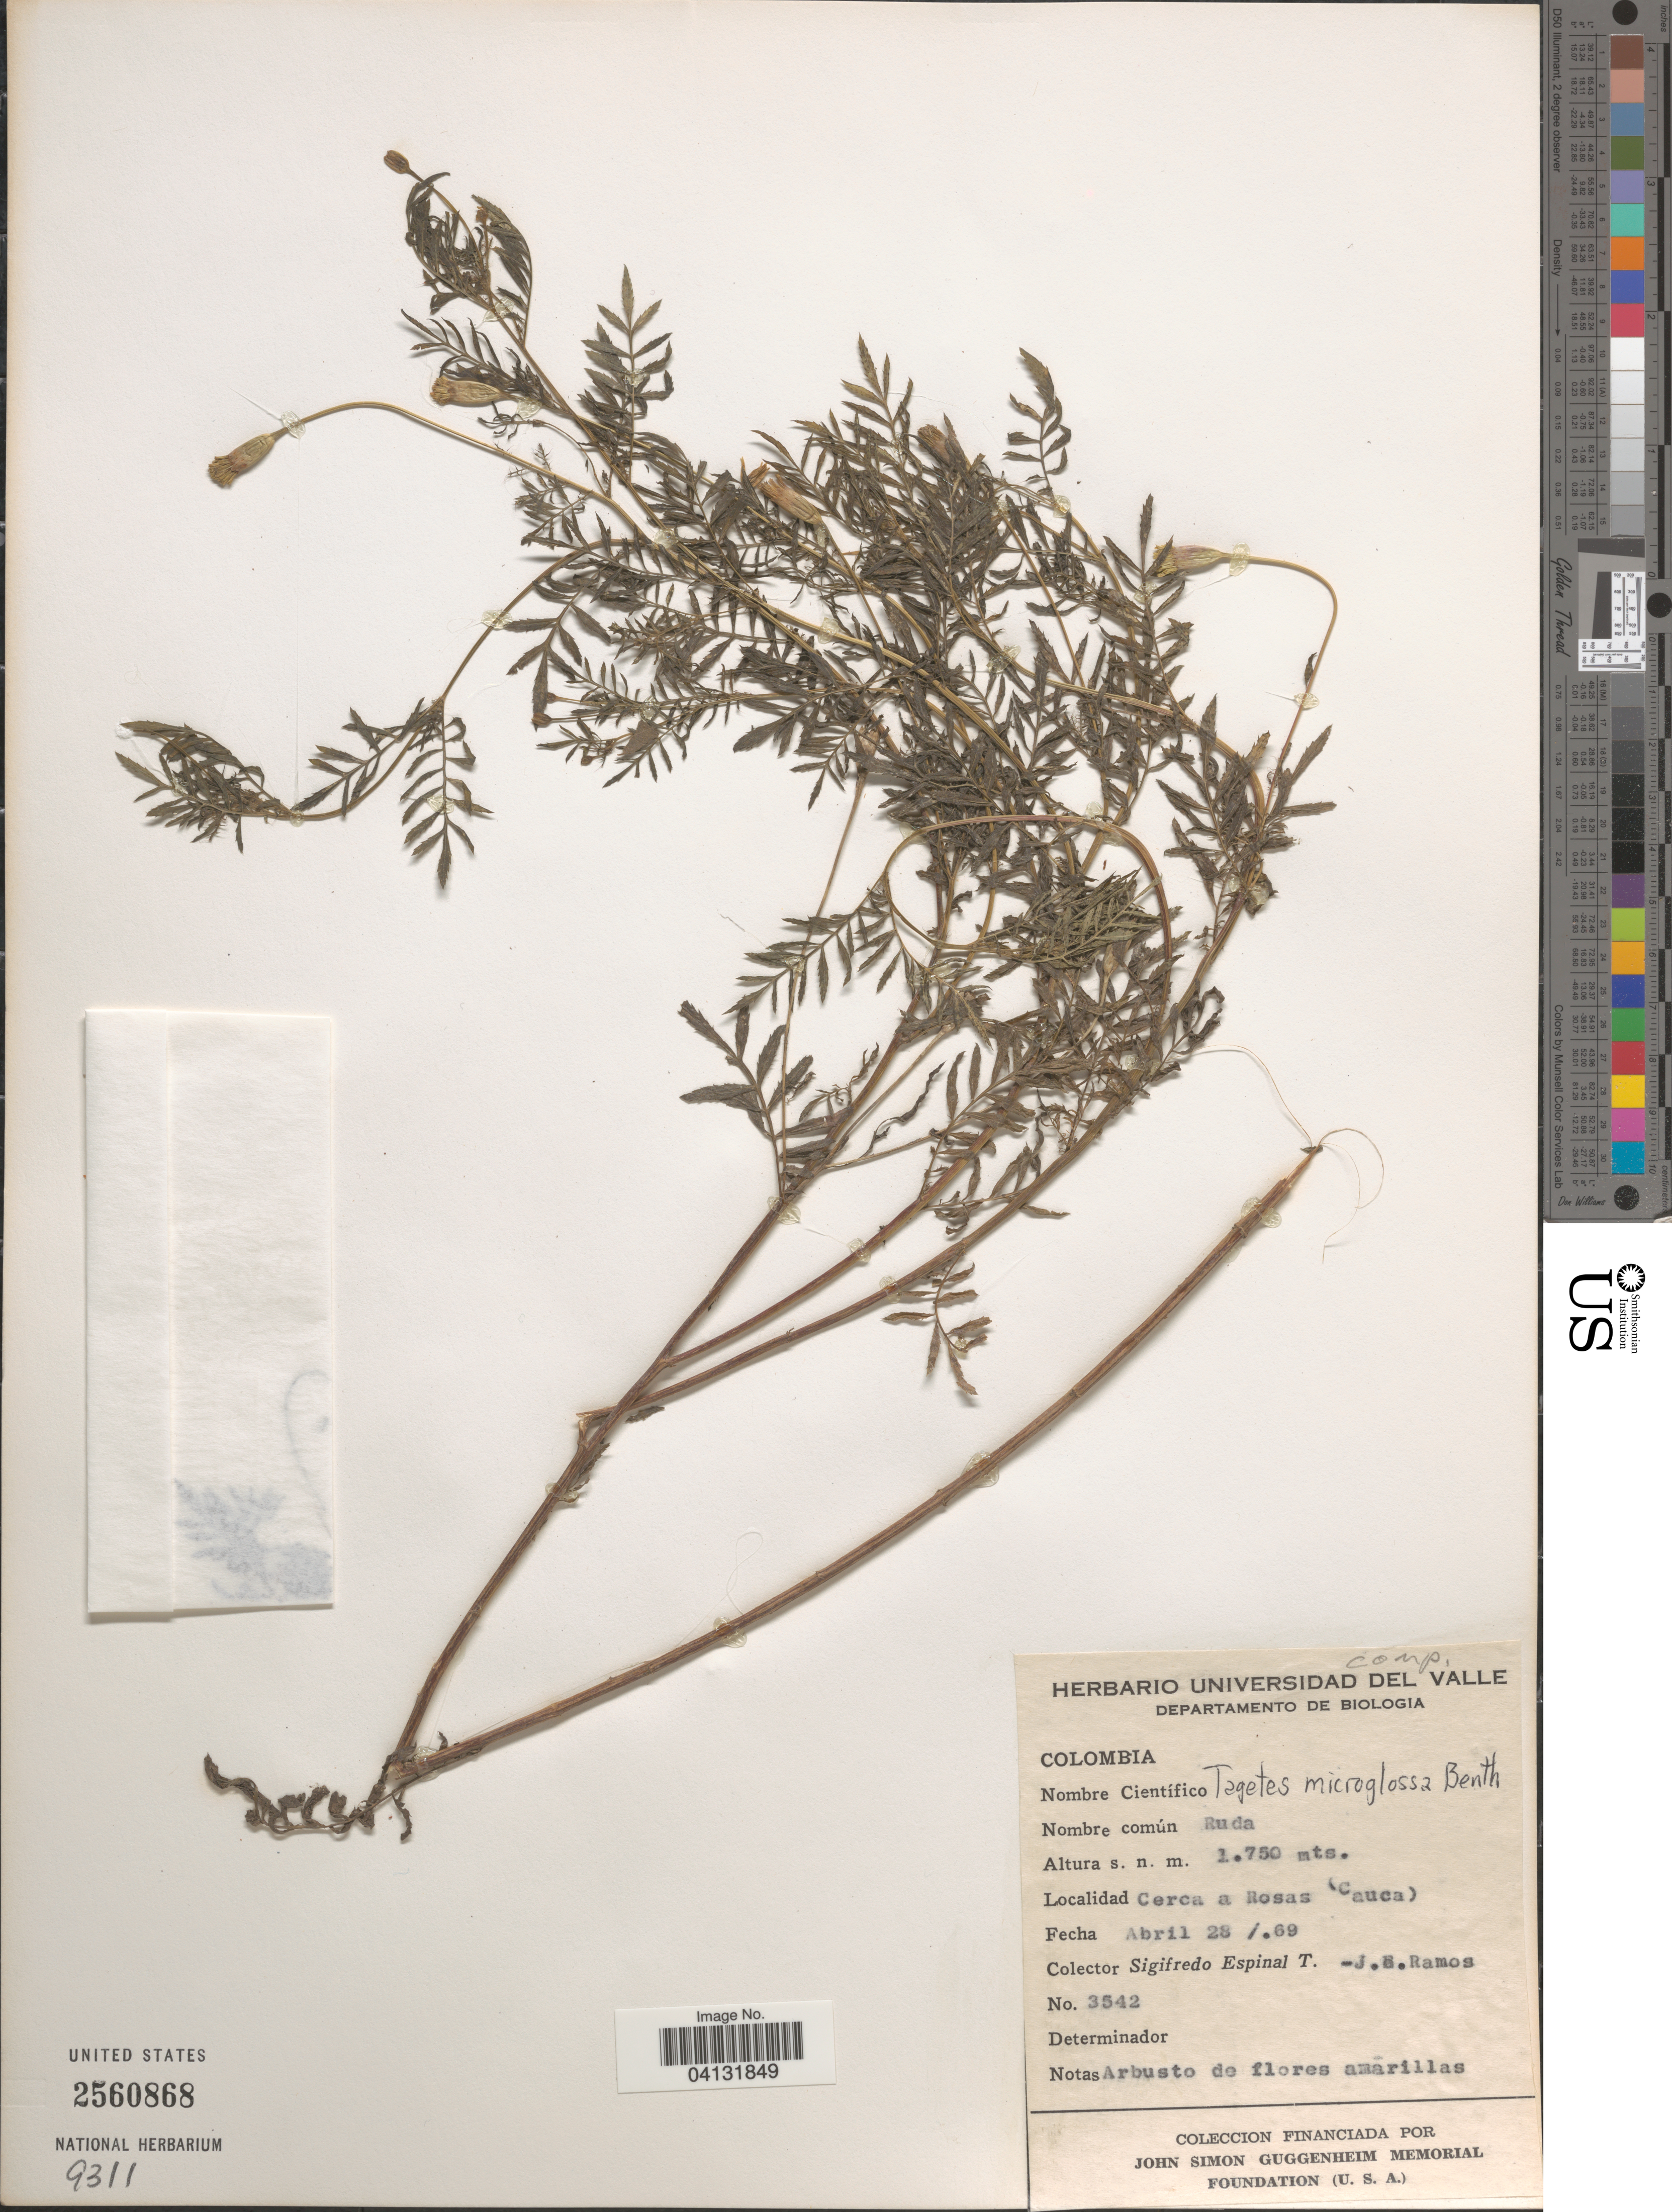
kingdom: Plantae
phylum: Tracheophyta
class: Magnoliopsida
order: Asterales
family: Asteraceae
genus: Tagetes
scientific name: Tagetes microglossa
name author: Benth.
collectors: S. Espinal T. & J. E. Ramos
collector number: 3542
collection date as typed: Transcribed d/m/y: 28/4/69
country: Colombia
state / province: Cauca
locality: Cerca a Rosas.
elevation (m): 1750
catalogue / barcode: US 2560868